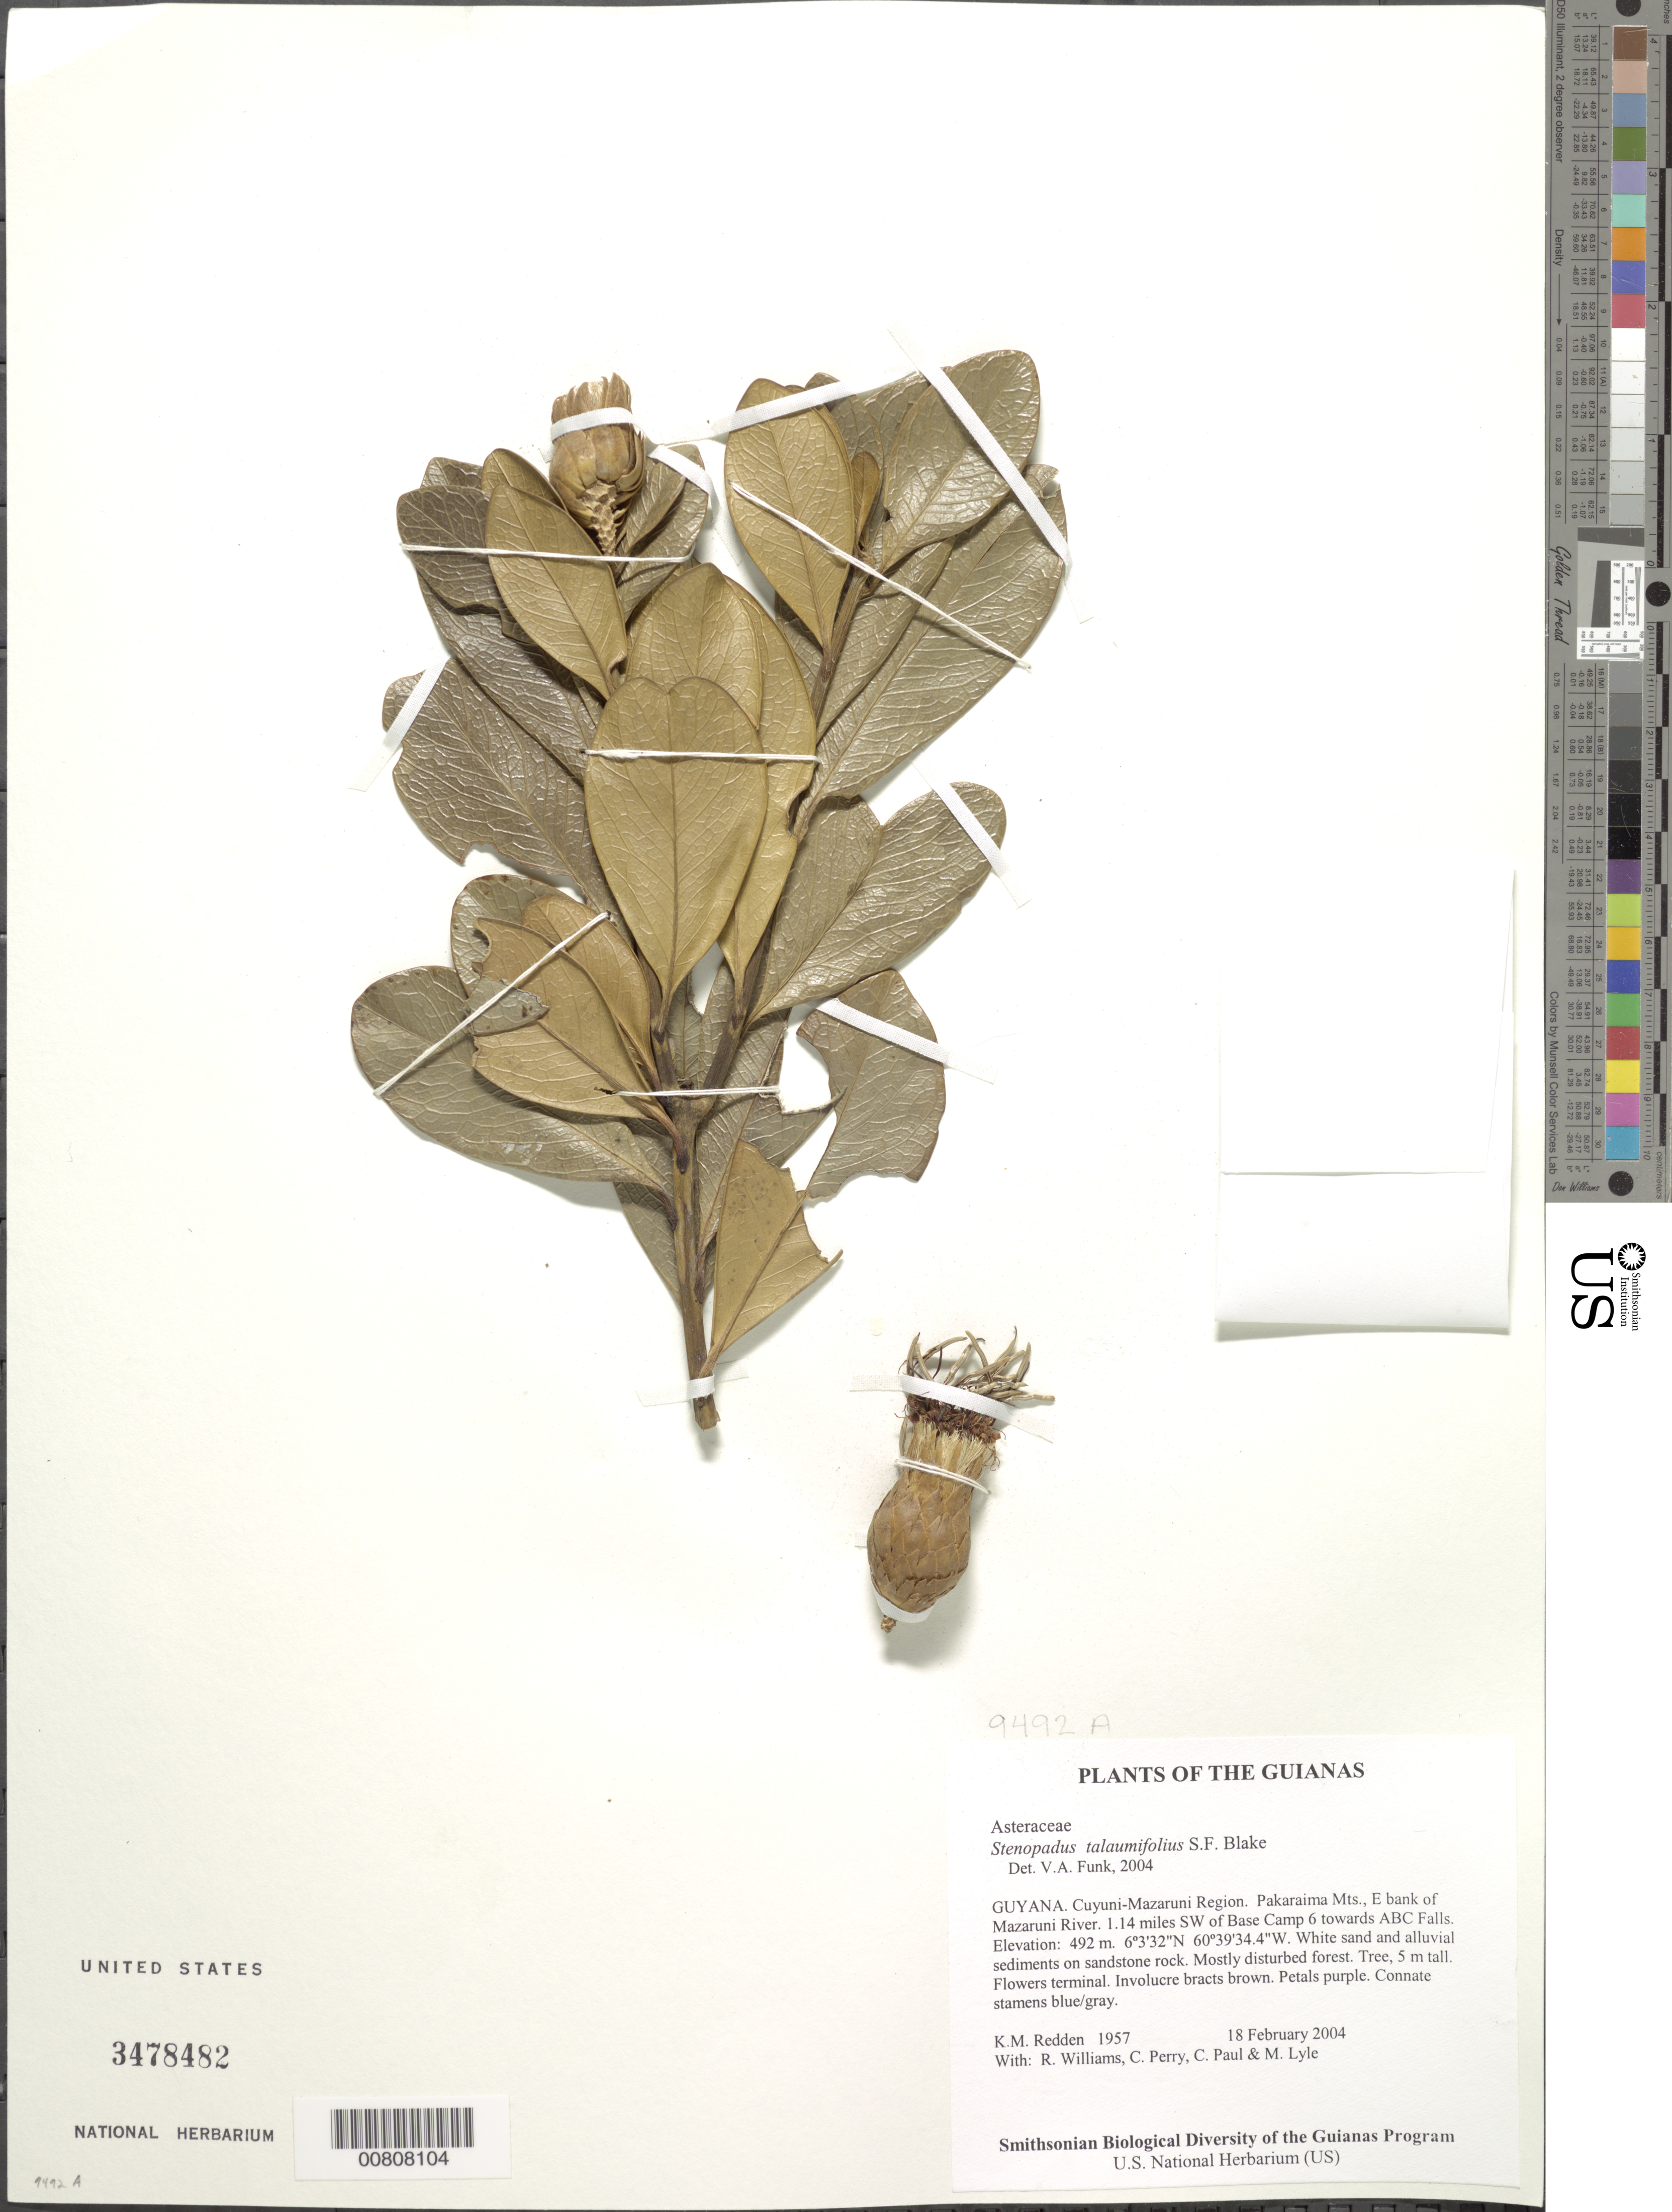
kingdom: Plantae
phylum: Tracheophyta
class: Magnoliopsida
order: Asterales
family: Asteraceae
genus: Stenopadus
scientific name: Stenopadus talaumifolius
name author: S.F. Blake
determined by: Funk, Vicki A., (BOT), Smithsonian Institution - National Museum of Natural History (UNITED STATES)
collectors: K. M. Redden, R. Williams, C. Perry, C. Paul & M. Lyle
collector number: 1957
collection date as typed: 18 February 2004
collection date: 2004-02-18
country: Guyana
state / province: Cuyuni-Mazaruni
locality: Pakaraima Mts., E bank of Mazaruni River. 1.14 miles SW of Base Camp 6 towards ABC Falls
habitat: White sand and alluvial sediments on sandstone rock. Mostly disturbed forest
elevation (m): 492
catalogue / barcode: US 3478482